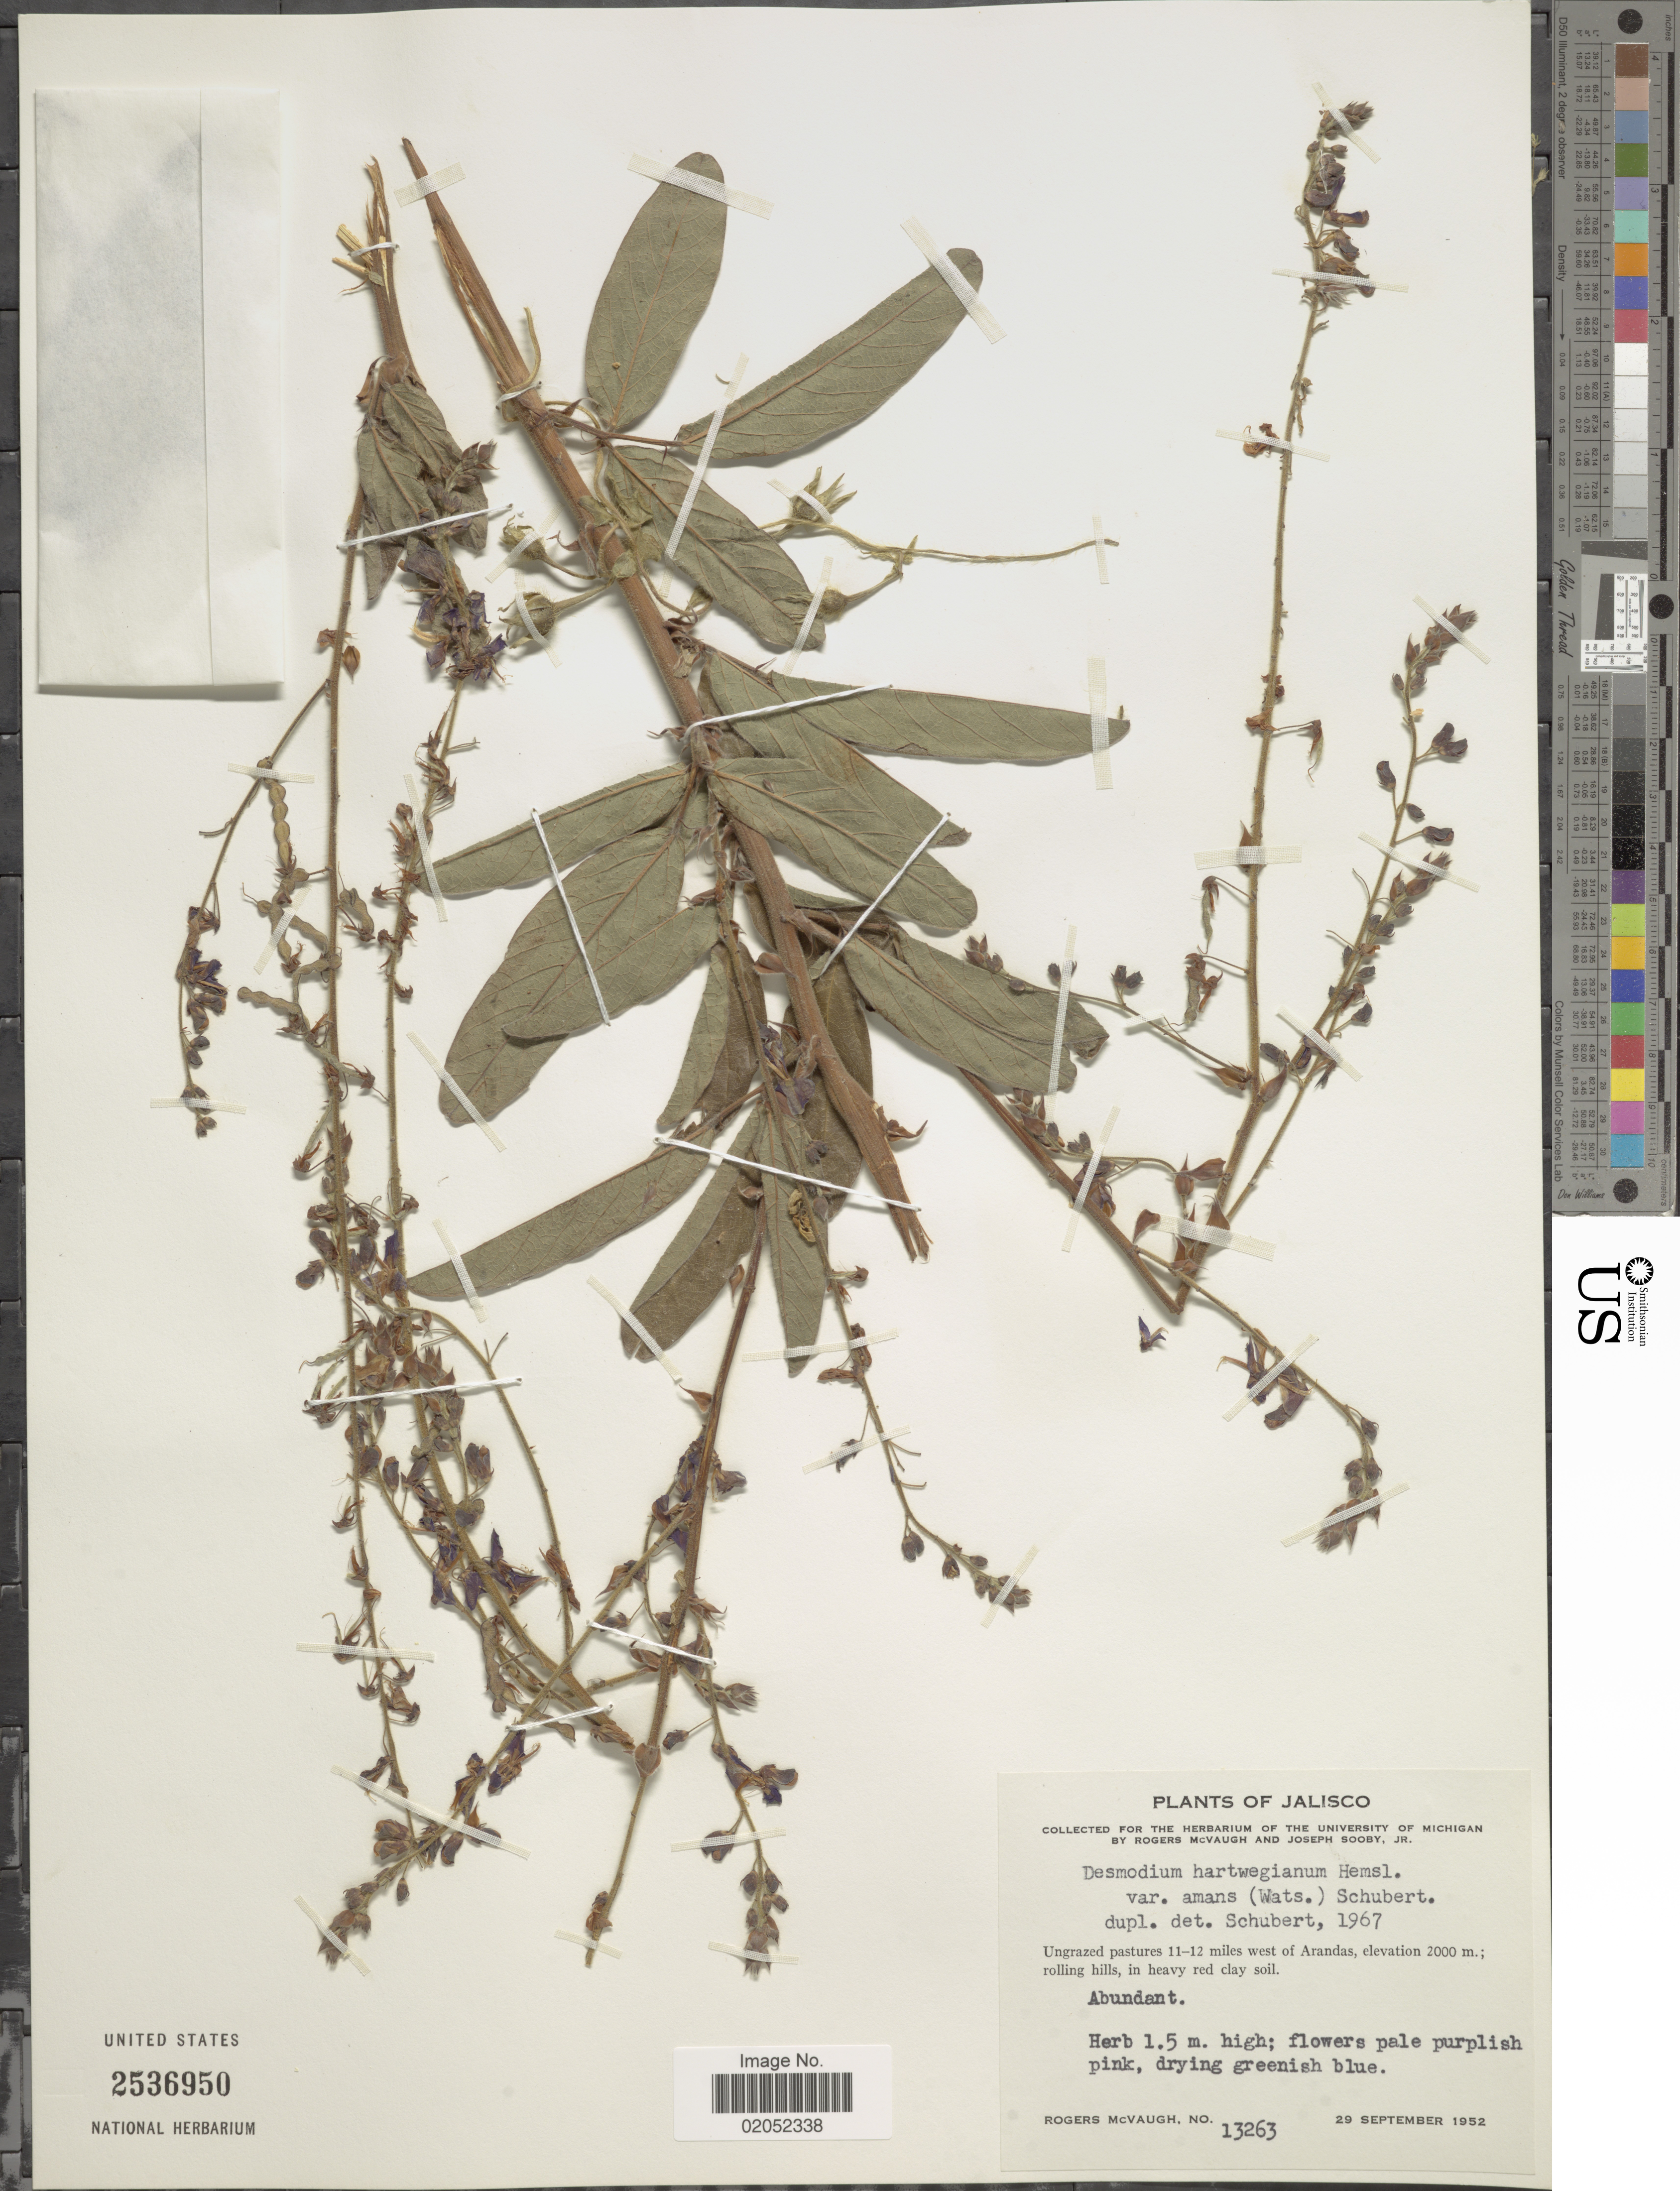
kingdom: Plantae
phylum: Tracheophyta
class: Magnoliopsida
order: Fabales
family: Fabaceae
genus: Desmodium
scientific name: Desmodium hartwegianum var. hartwegianum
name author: Hemsl.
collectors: R. McVaugh & J. Sooby Jr.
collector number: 13263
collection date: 1952-09-29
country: Mexico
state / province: Jalisco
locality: Jalisco, Ungrazed pastures 11-12 miles west of Arandas.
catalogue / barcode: US 2536950